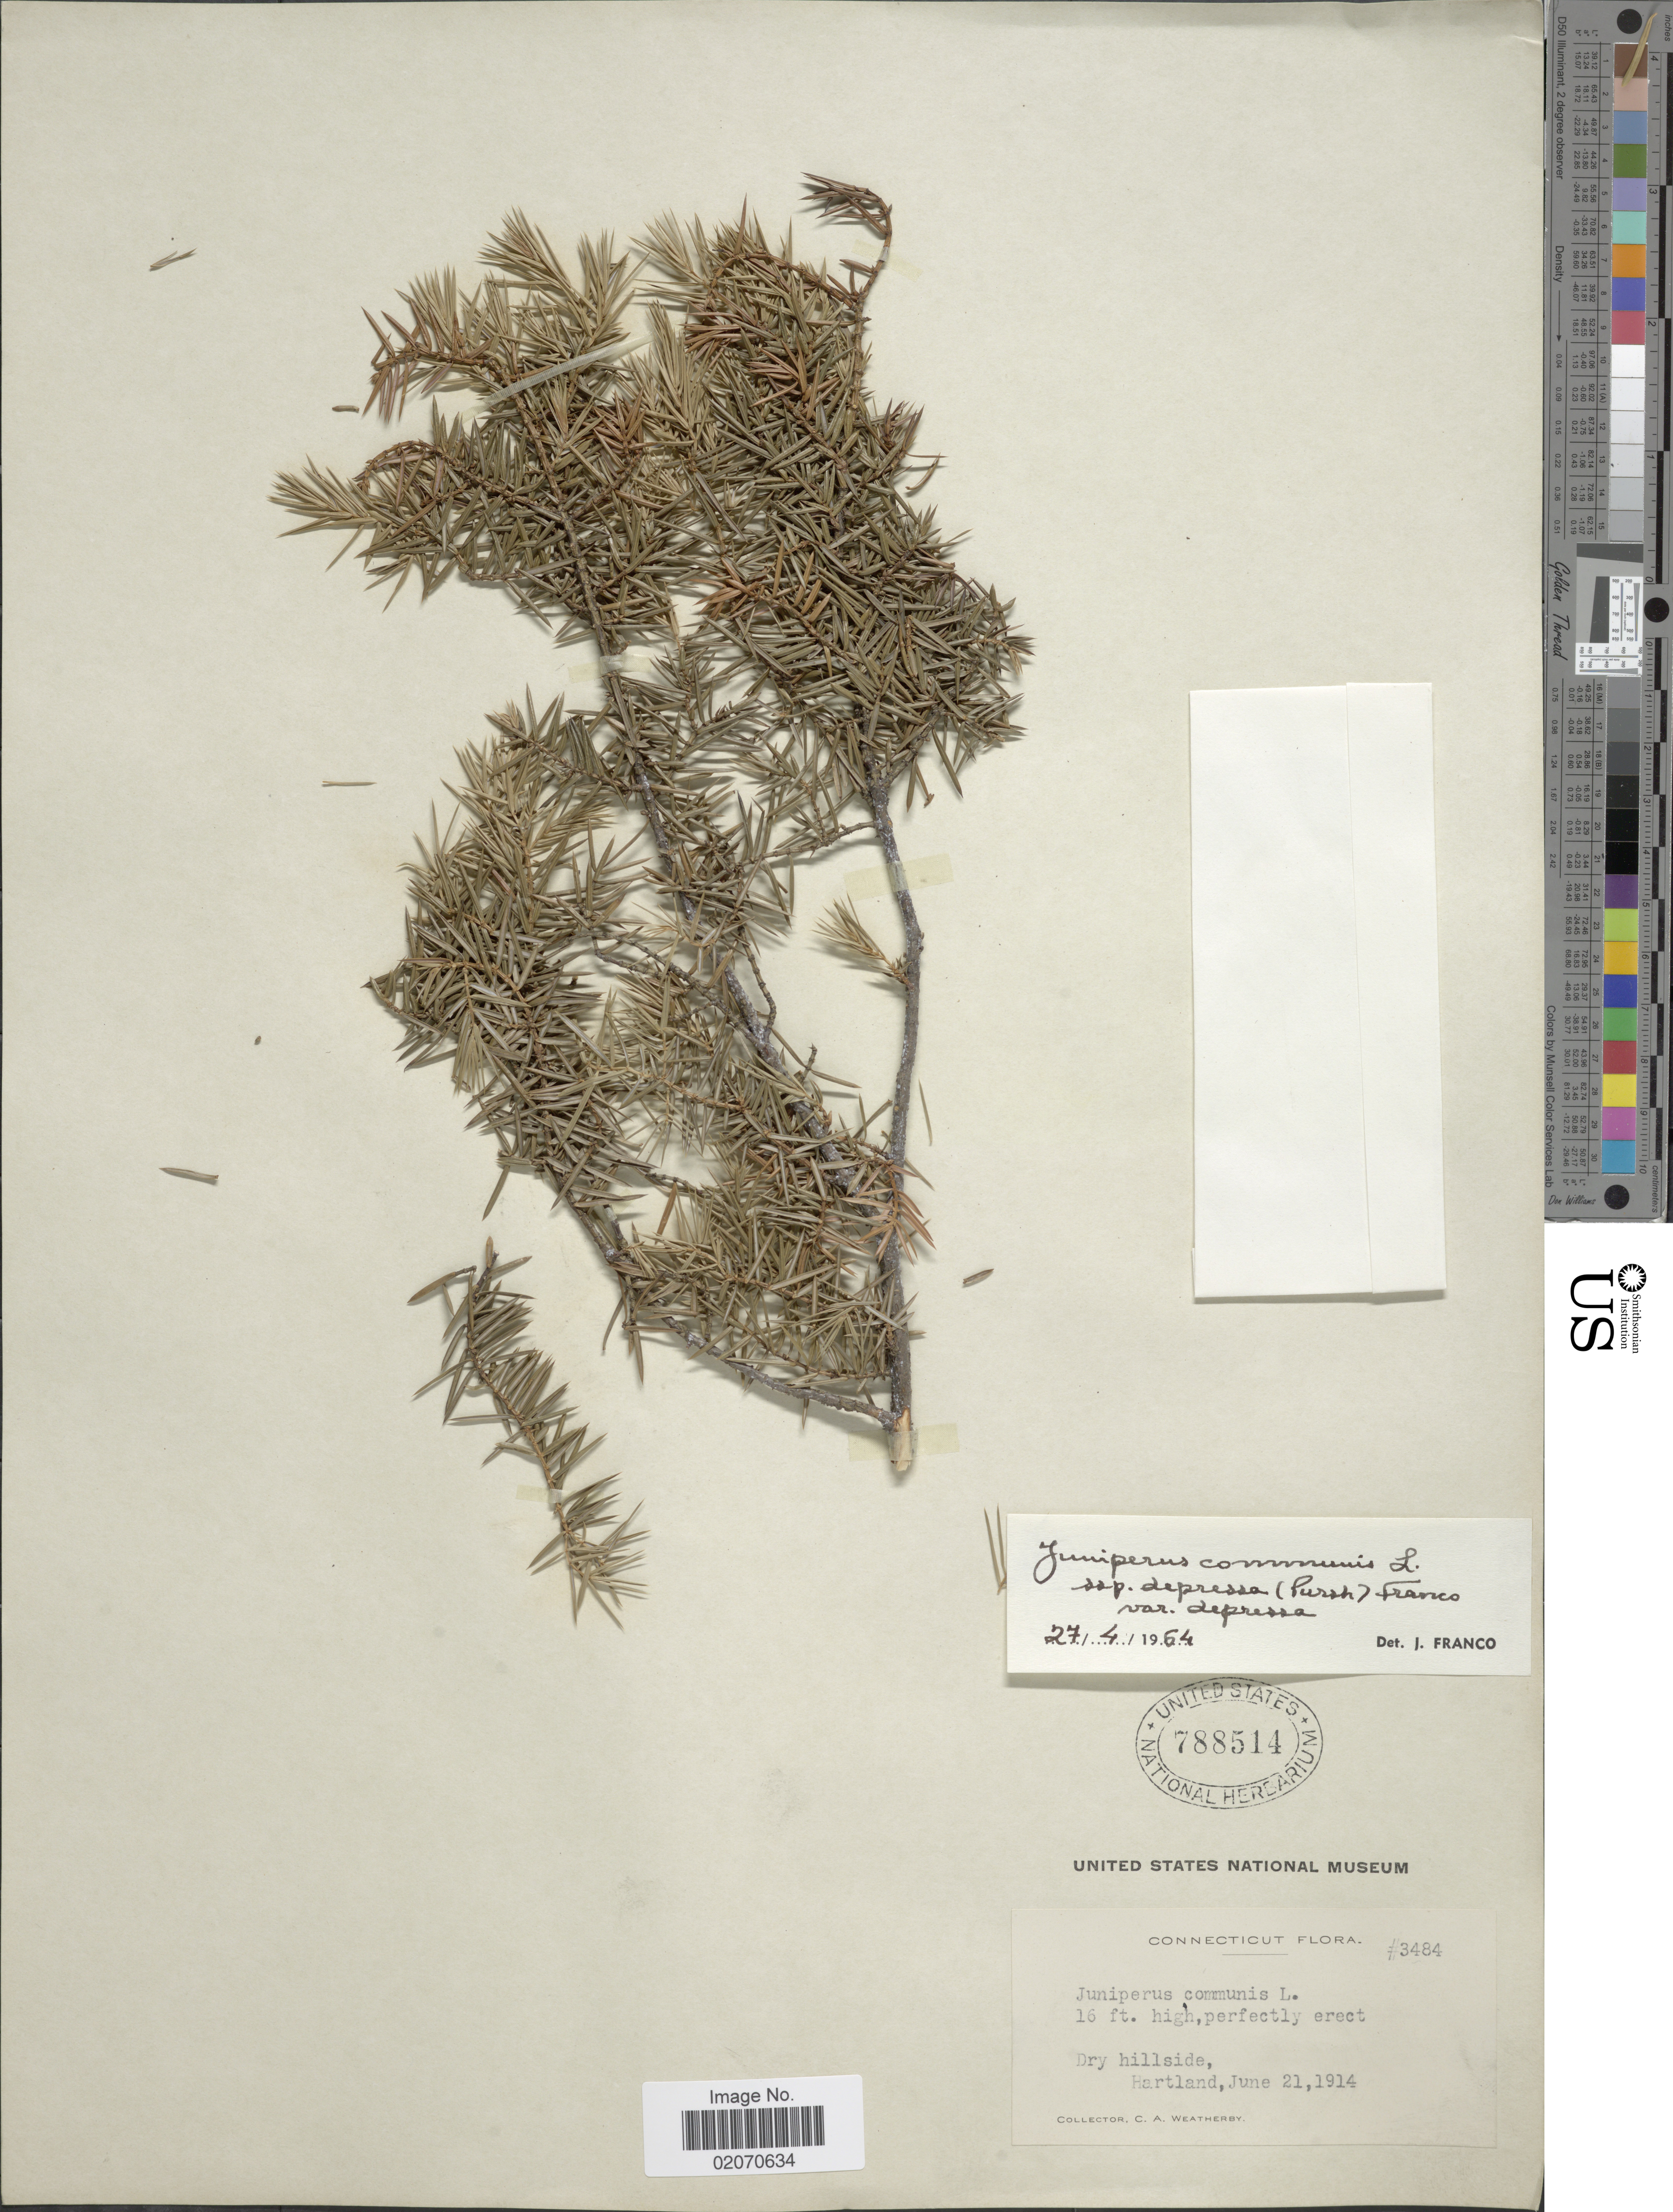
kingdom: Plantae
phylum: Tracheophyta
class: Pinopsida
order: Pinales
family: Cupressaceae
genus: Juniperus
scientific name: Juniperus communis var. depressa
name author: Pursh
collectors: C. A. Weatherby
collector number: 3484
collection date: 1914-06-21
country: United States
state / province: Connecticut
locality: Hartland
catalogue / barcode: US 788514